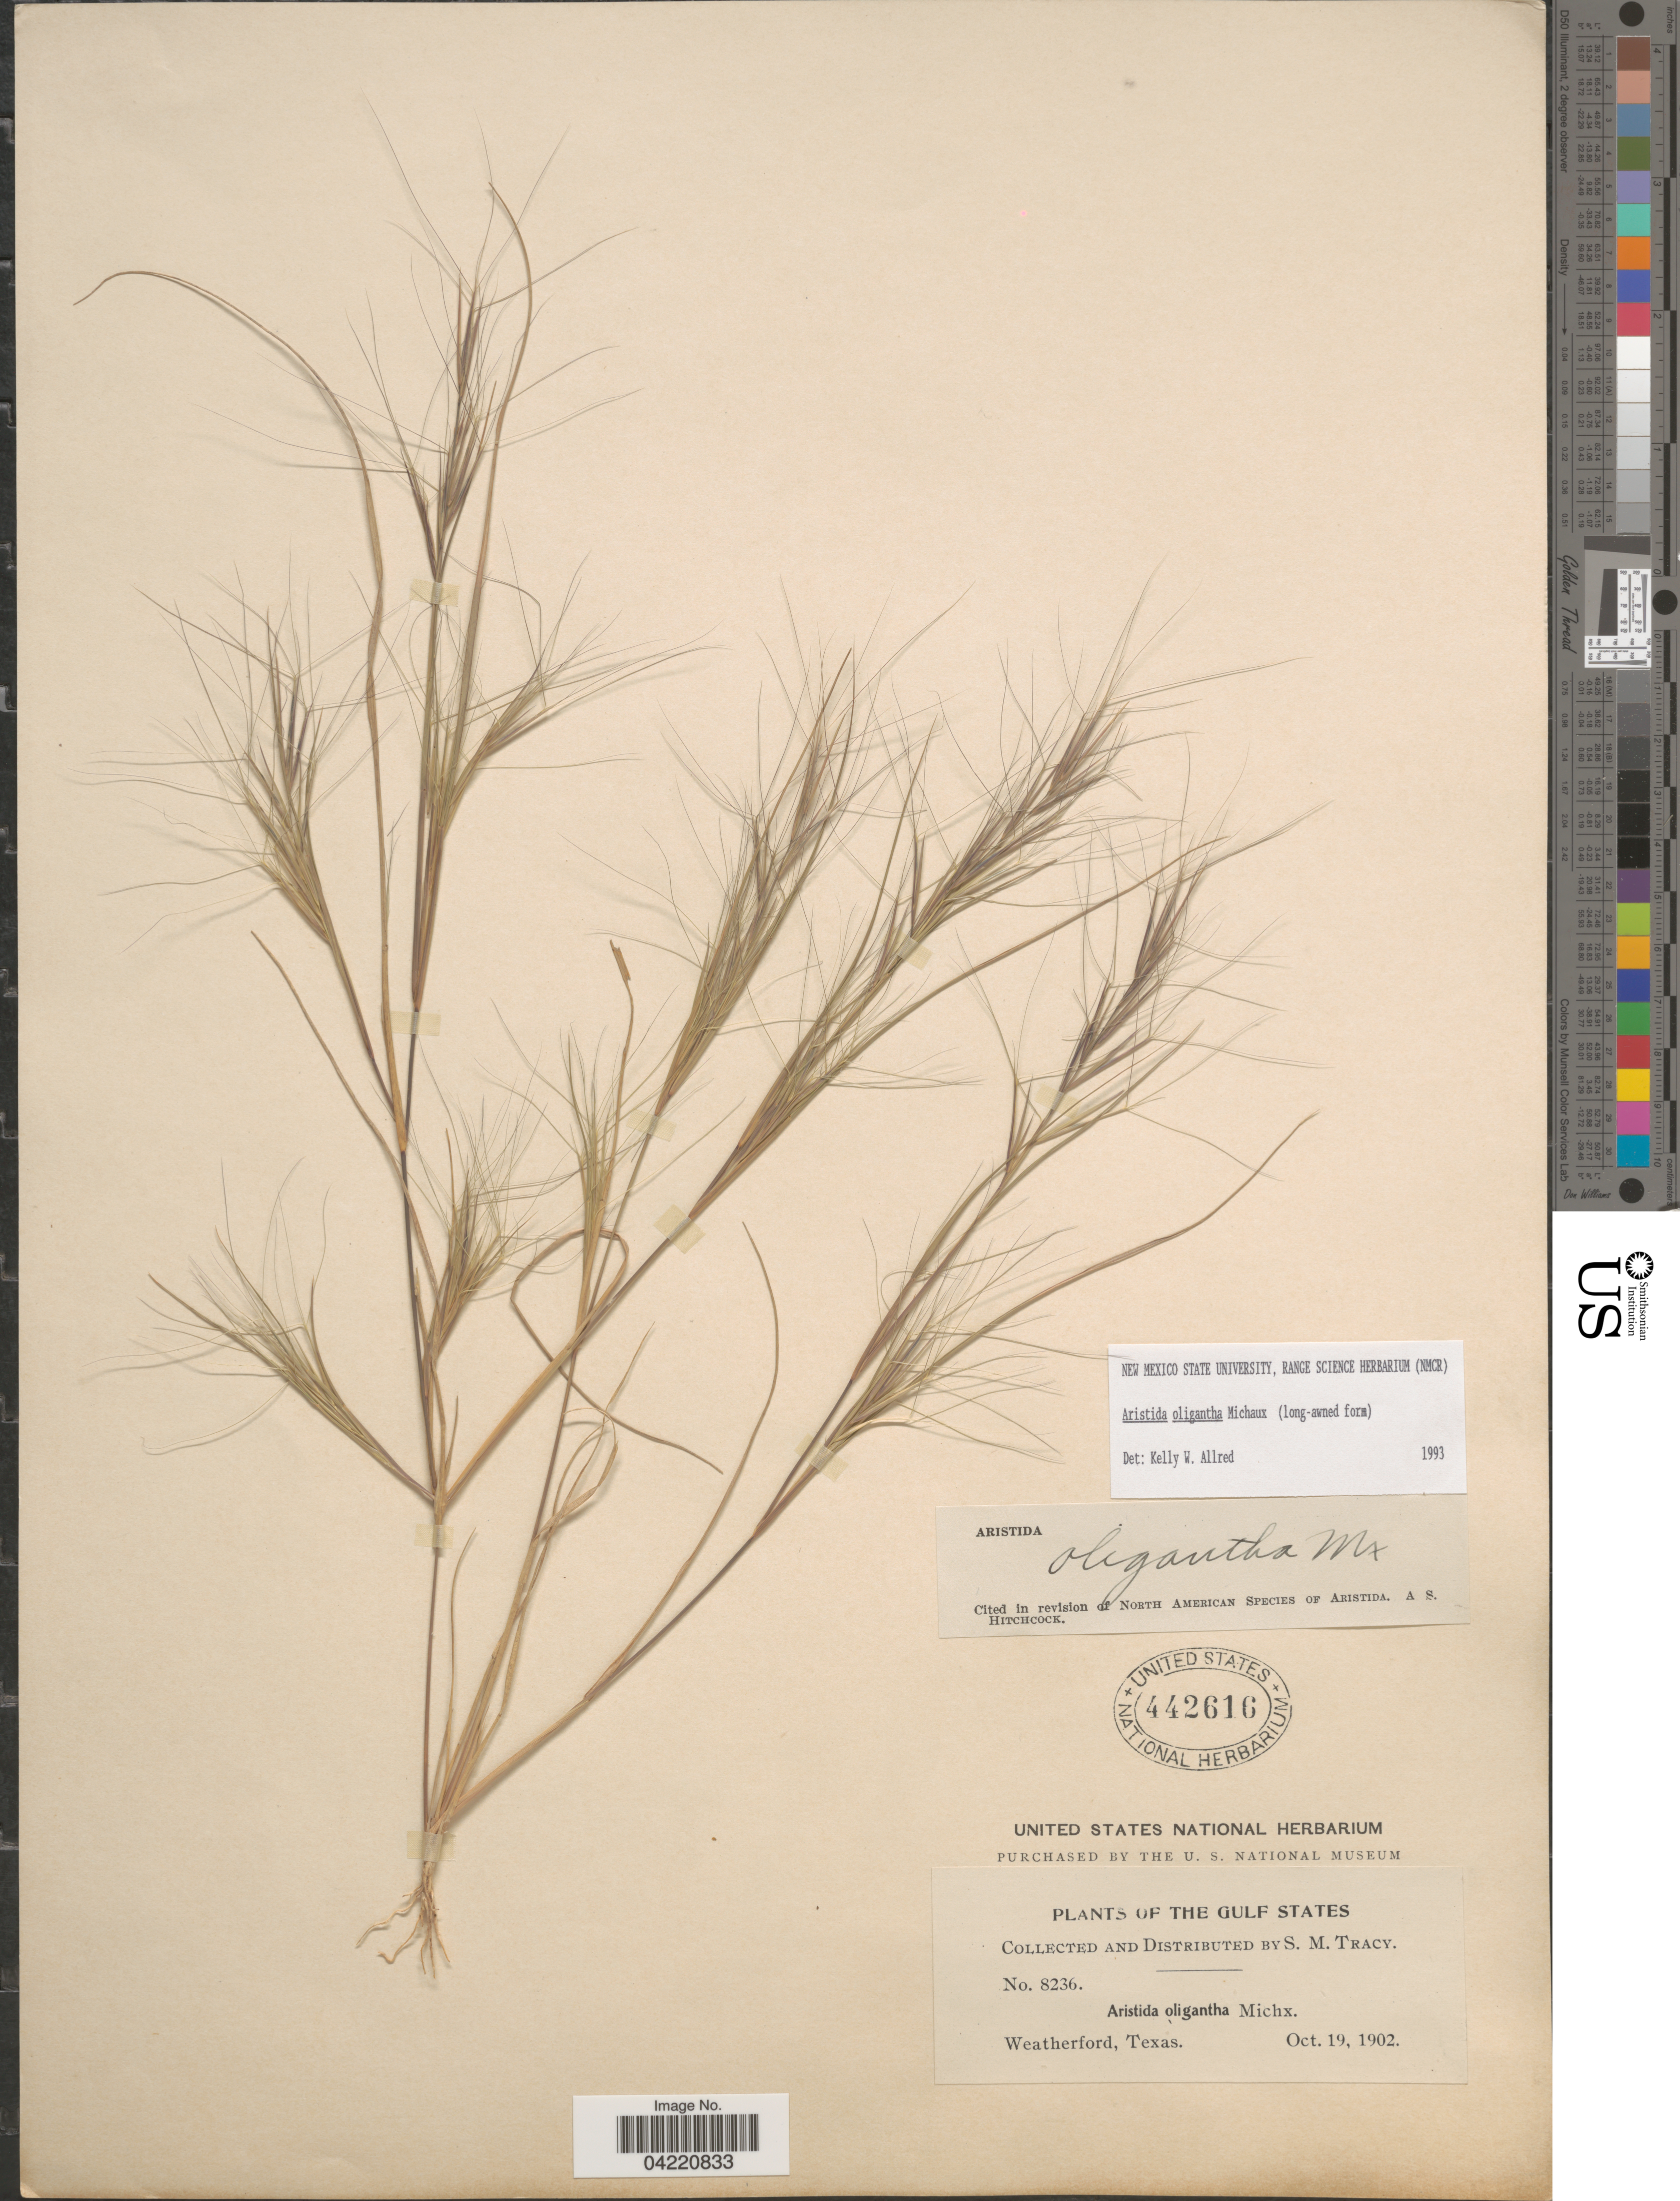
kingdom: Plantae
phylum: Tracheophyta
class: Liliopsida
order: Poales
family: Poaceae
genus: Aristida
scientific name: Aristida oligantha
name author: Michx.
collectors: S. M. Tracy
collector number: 8236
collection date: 1902-10-19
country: United States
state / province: Texas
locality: The Gulf States. Weatherford.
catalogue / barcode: US 442616